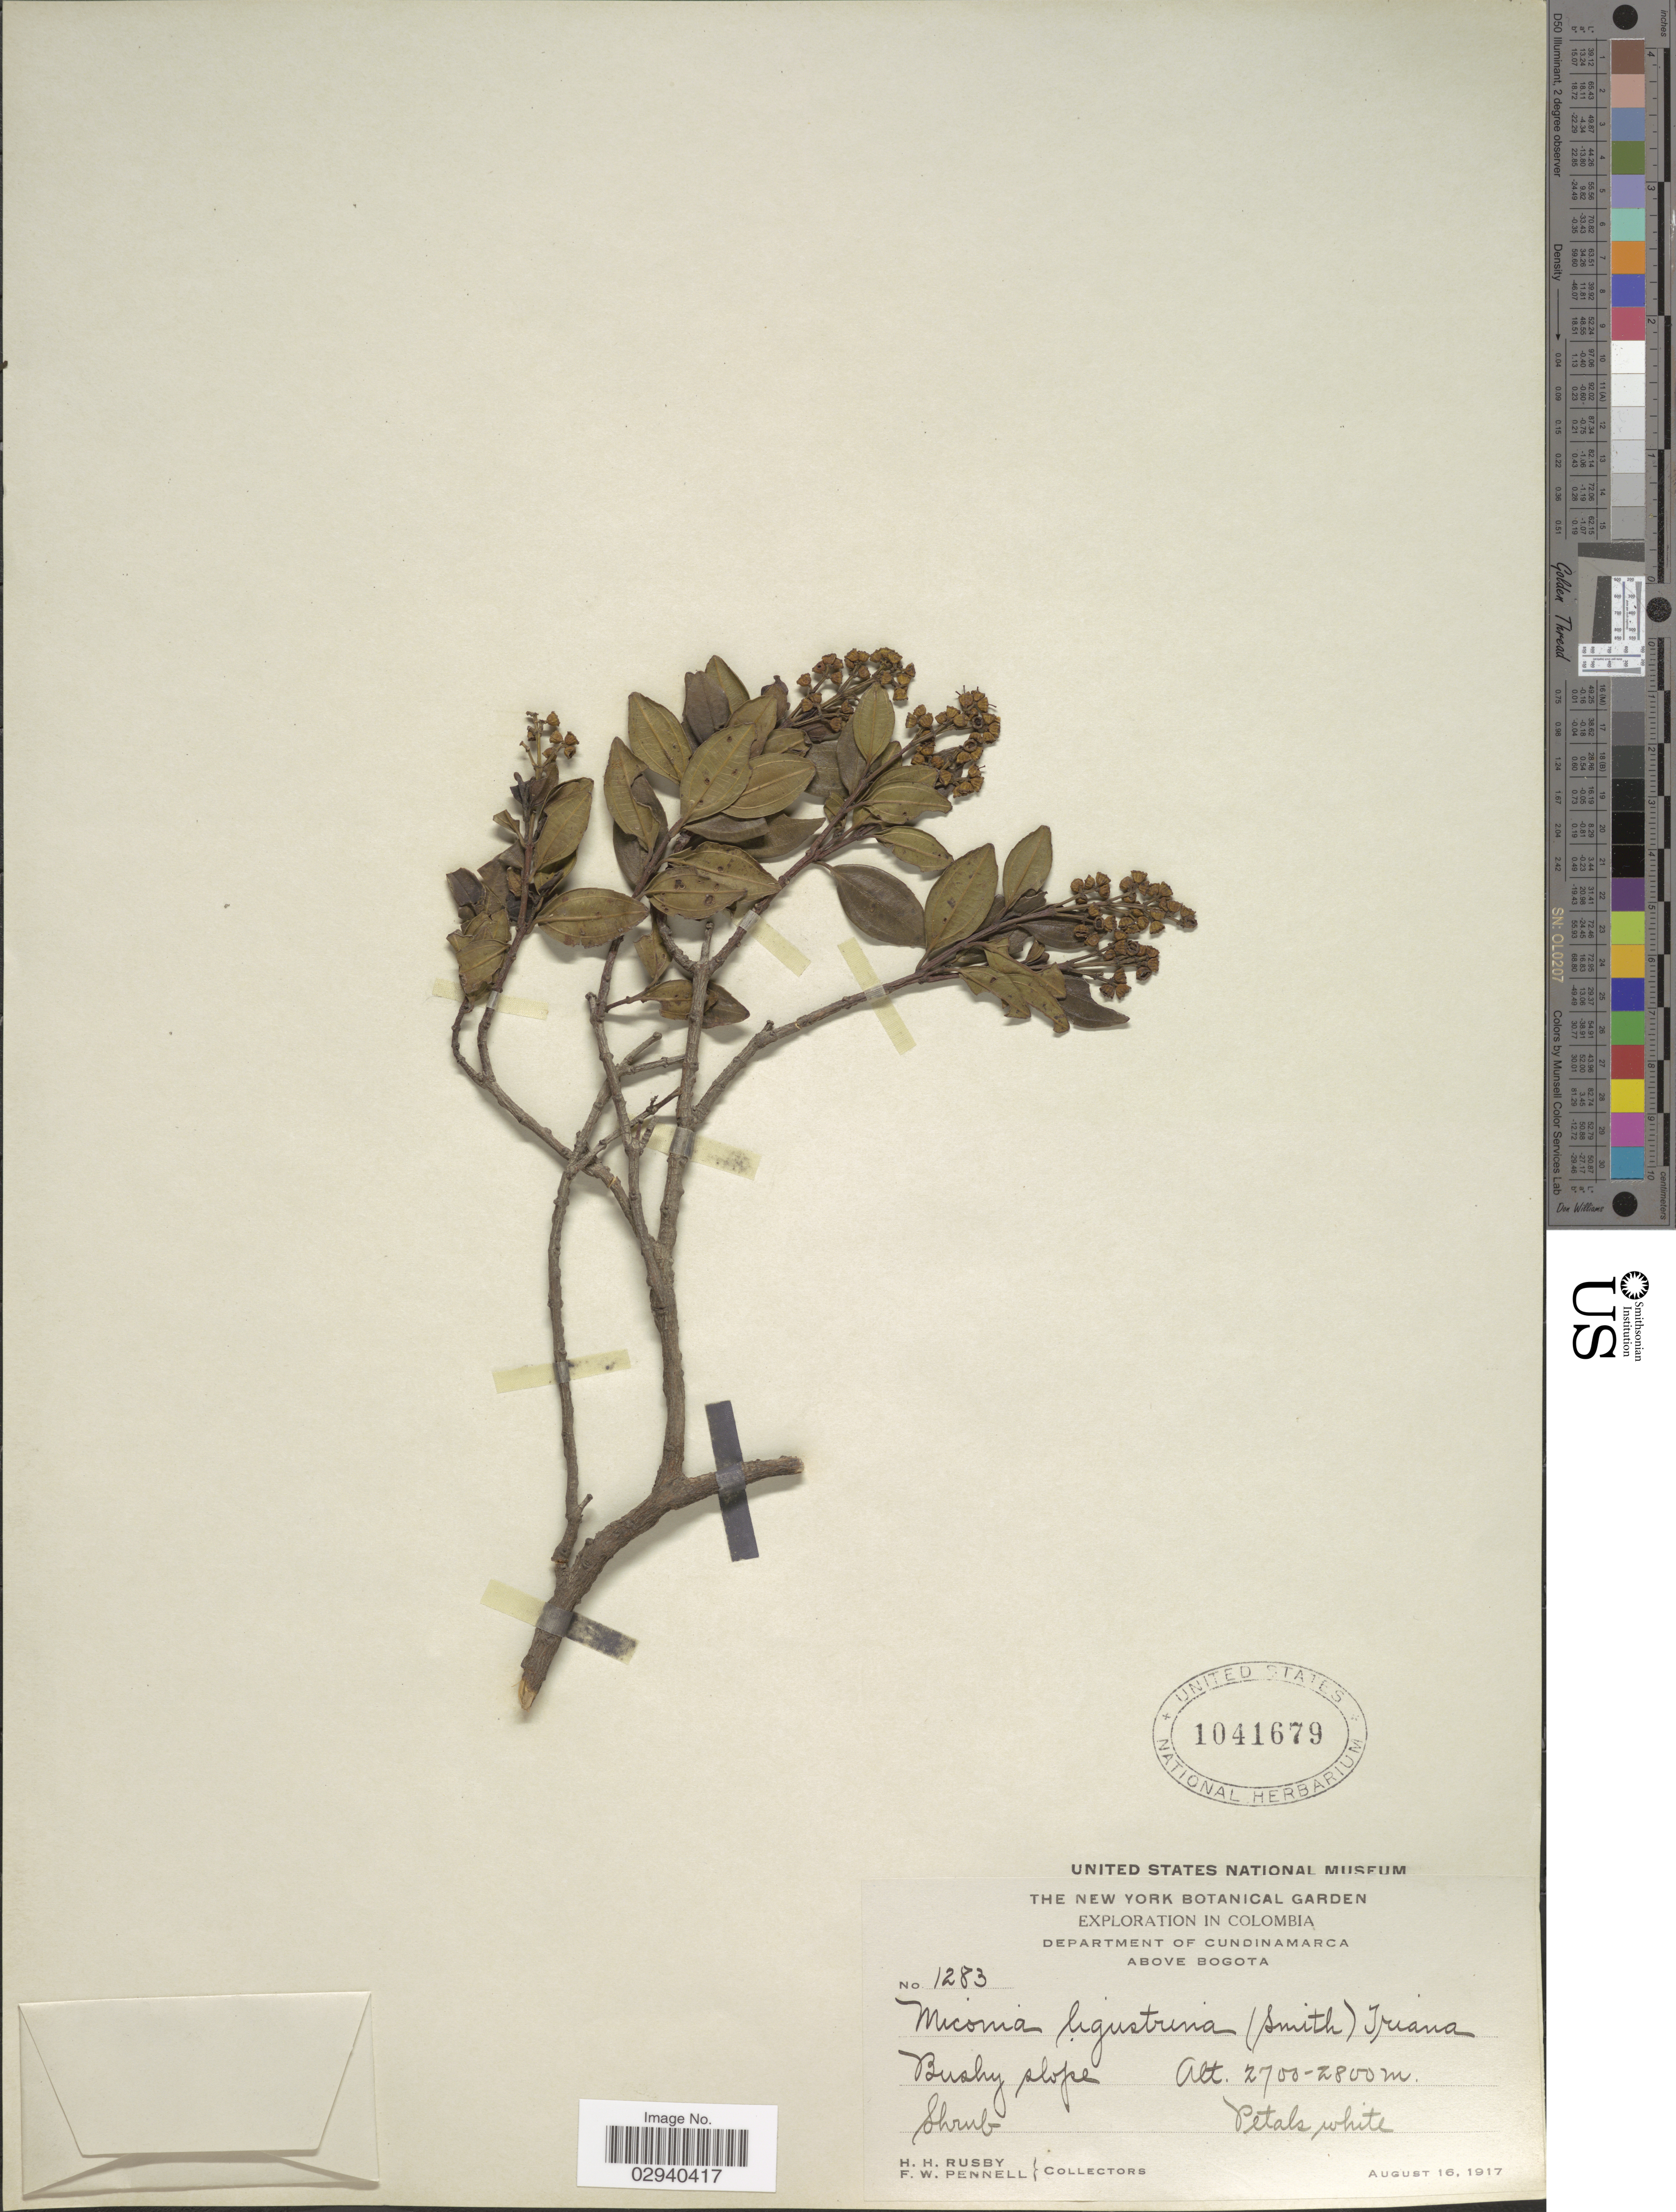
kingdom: Plantae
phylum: Tracheophyta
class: Magnoliopsida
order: Myrtales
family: Melastomataceae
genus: Miconia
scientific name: Miconia ligustrina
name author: (Sw.) Triana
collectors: H. H. Rusby & F. W. Pennell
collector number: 1283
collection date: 1917-08-16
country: Colombia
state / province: Cundinamarca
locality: Department of Cundinamarca, above Bogota.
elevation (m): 2700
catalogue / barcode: US 1041679